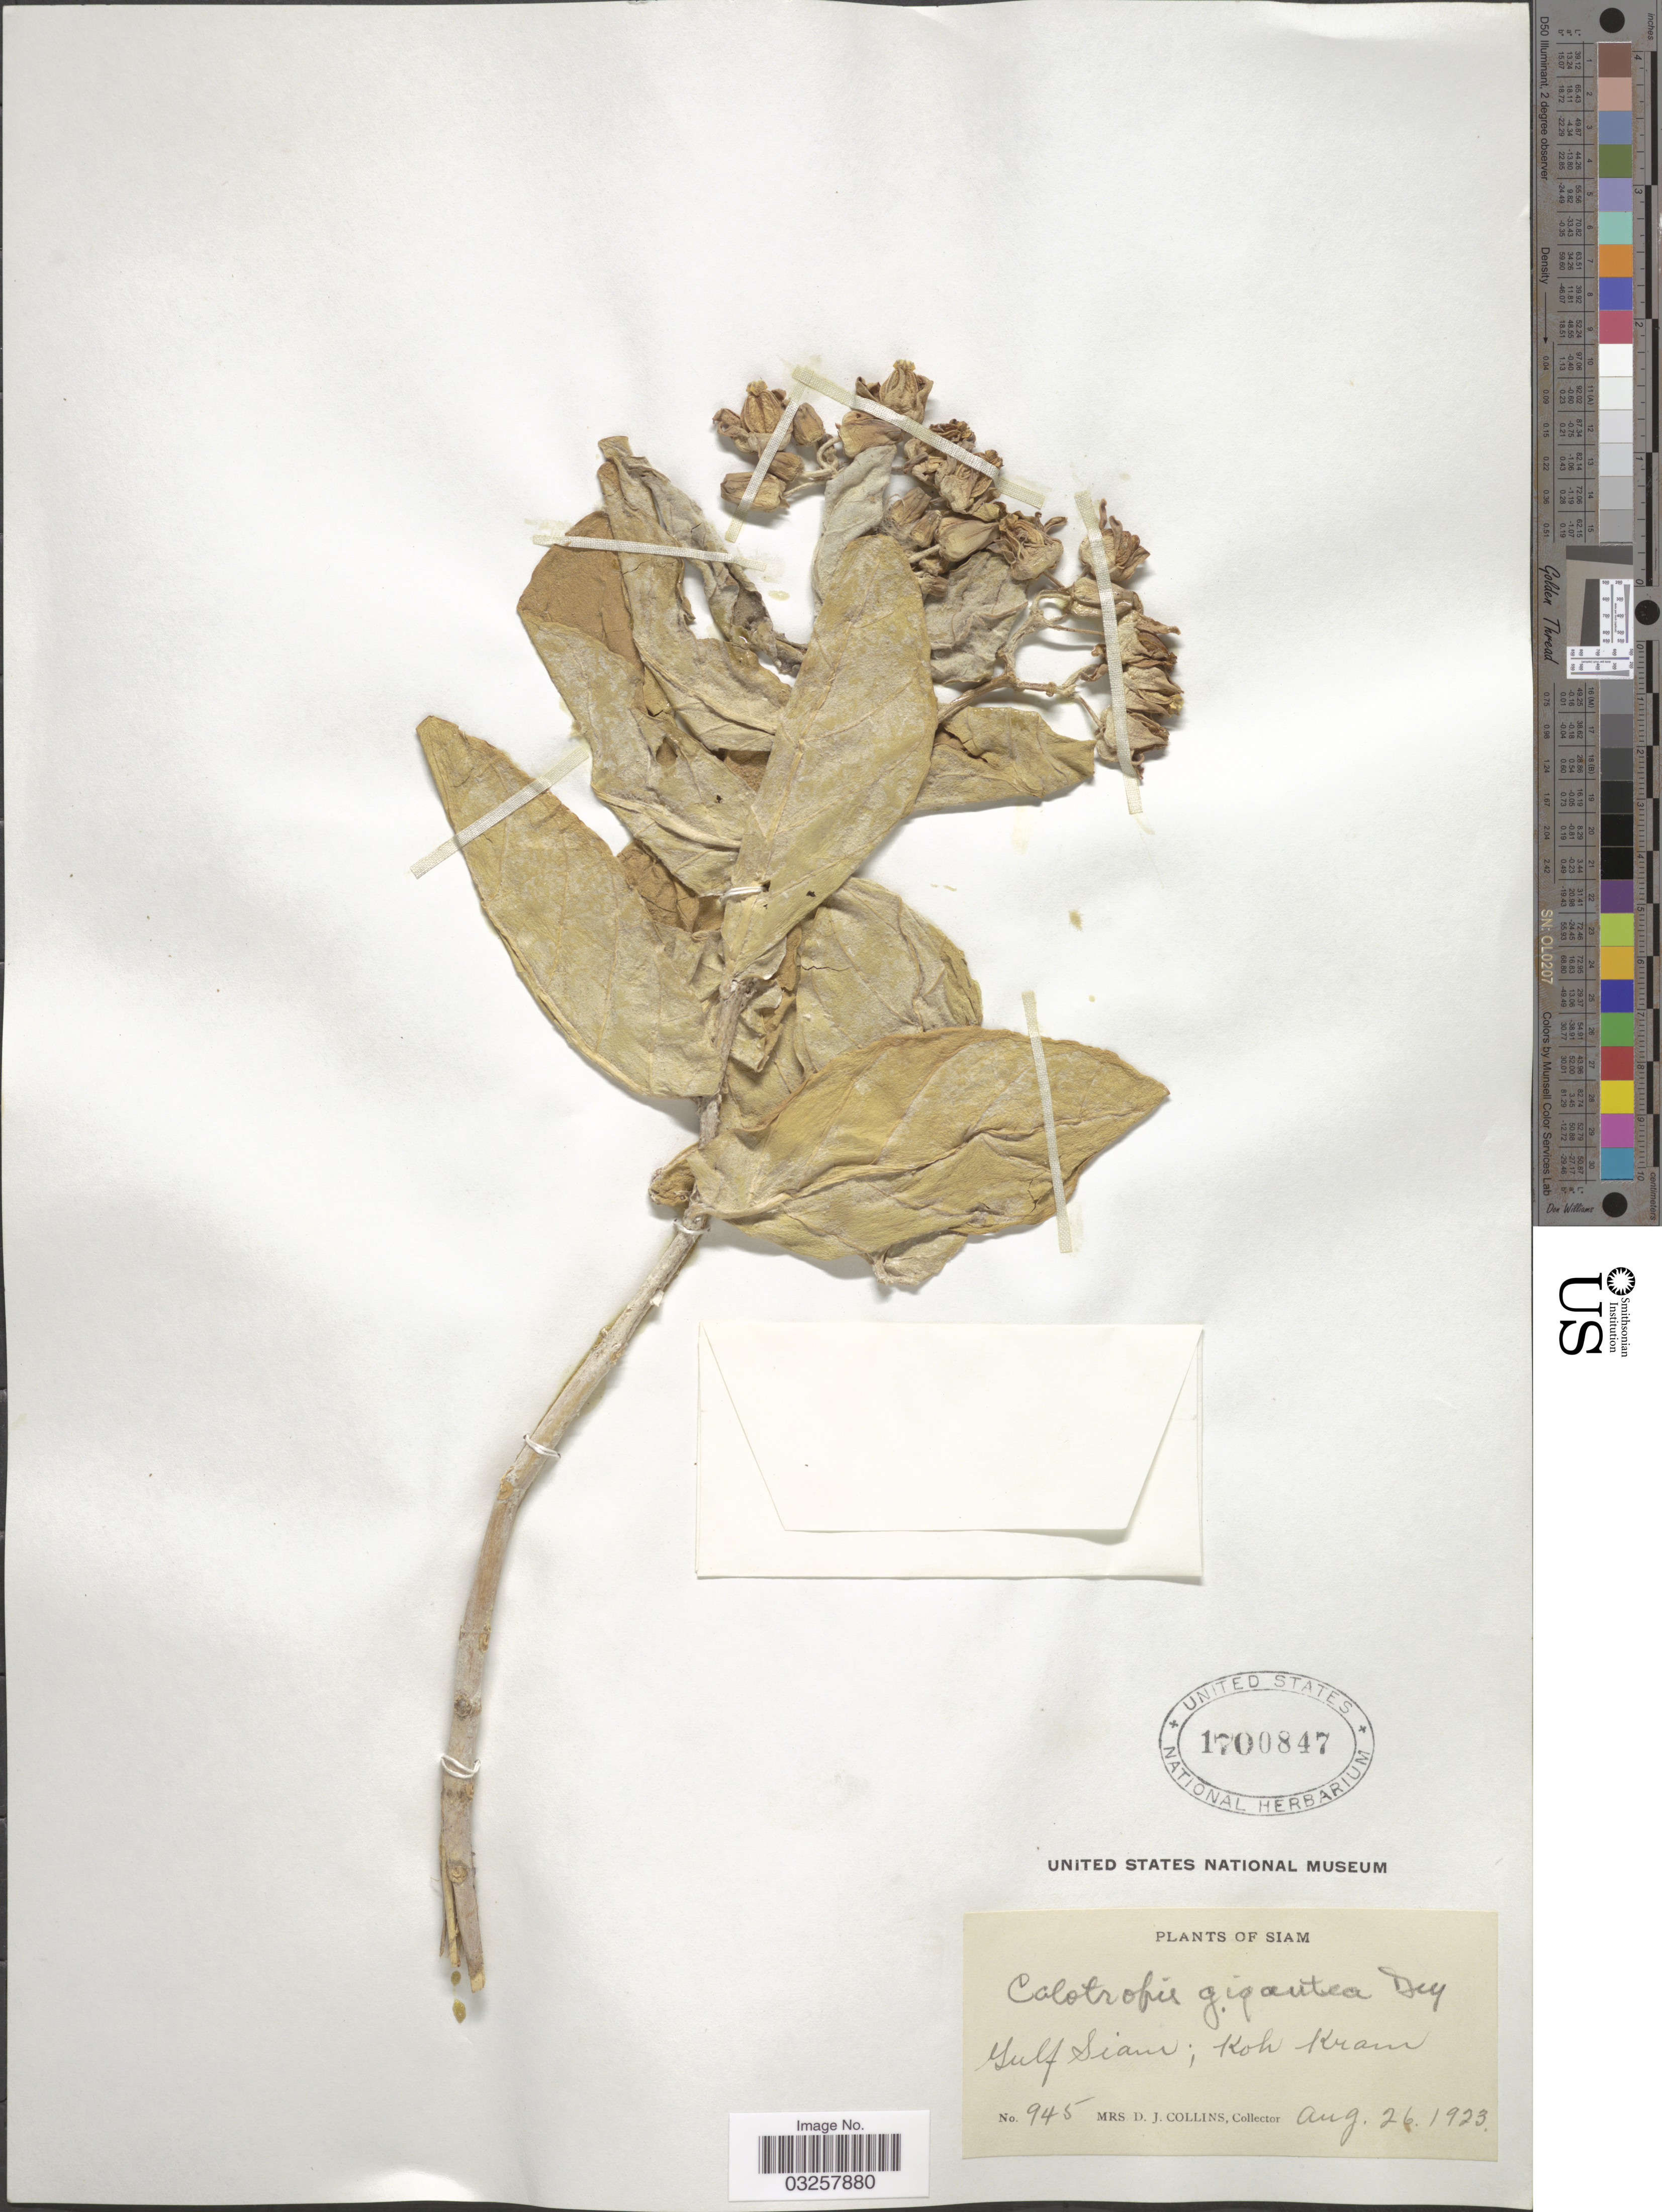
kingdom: Plantae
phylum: Tracheophyta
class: Magnoliopsida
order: Gentianales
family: Apocynaceae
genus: Calotropis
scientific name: Calotropis gigantea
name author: (L.) W.T. Aiton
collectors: Mrs. D. J. Collins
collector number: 945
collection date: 1923-08-26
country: Thailand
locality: Siam. Gulf Siam; Koh Kram.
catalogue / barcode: US 1700847